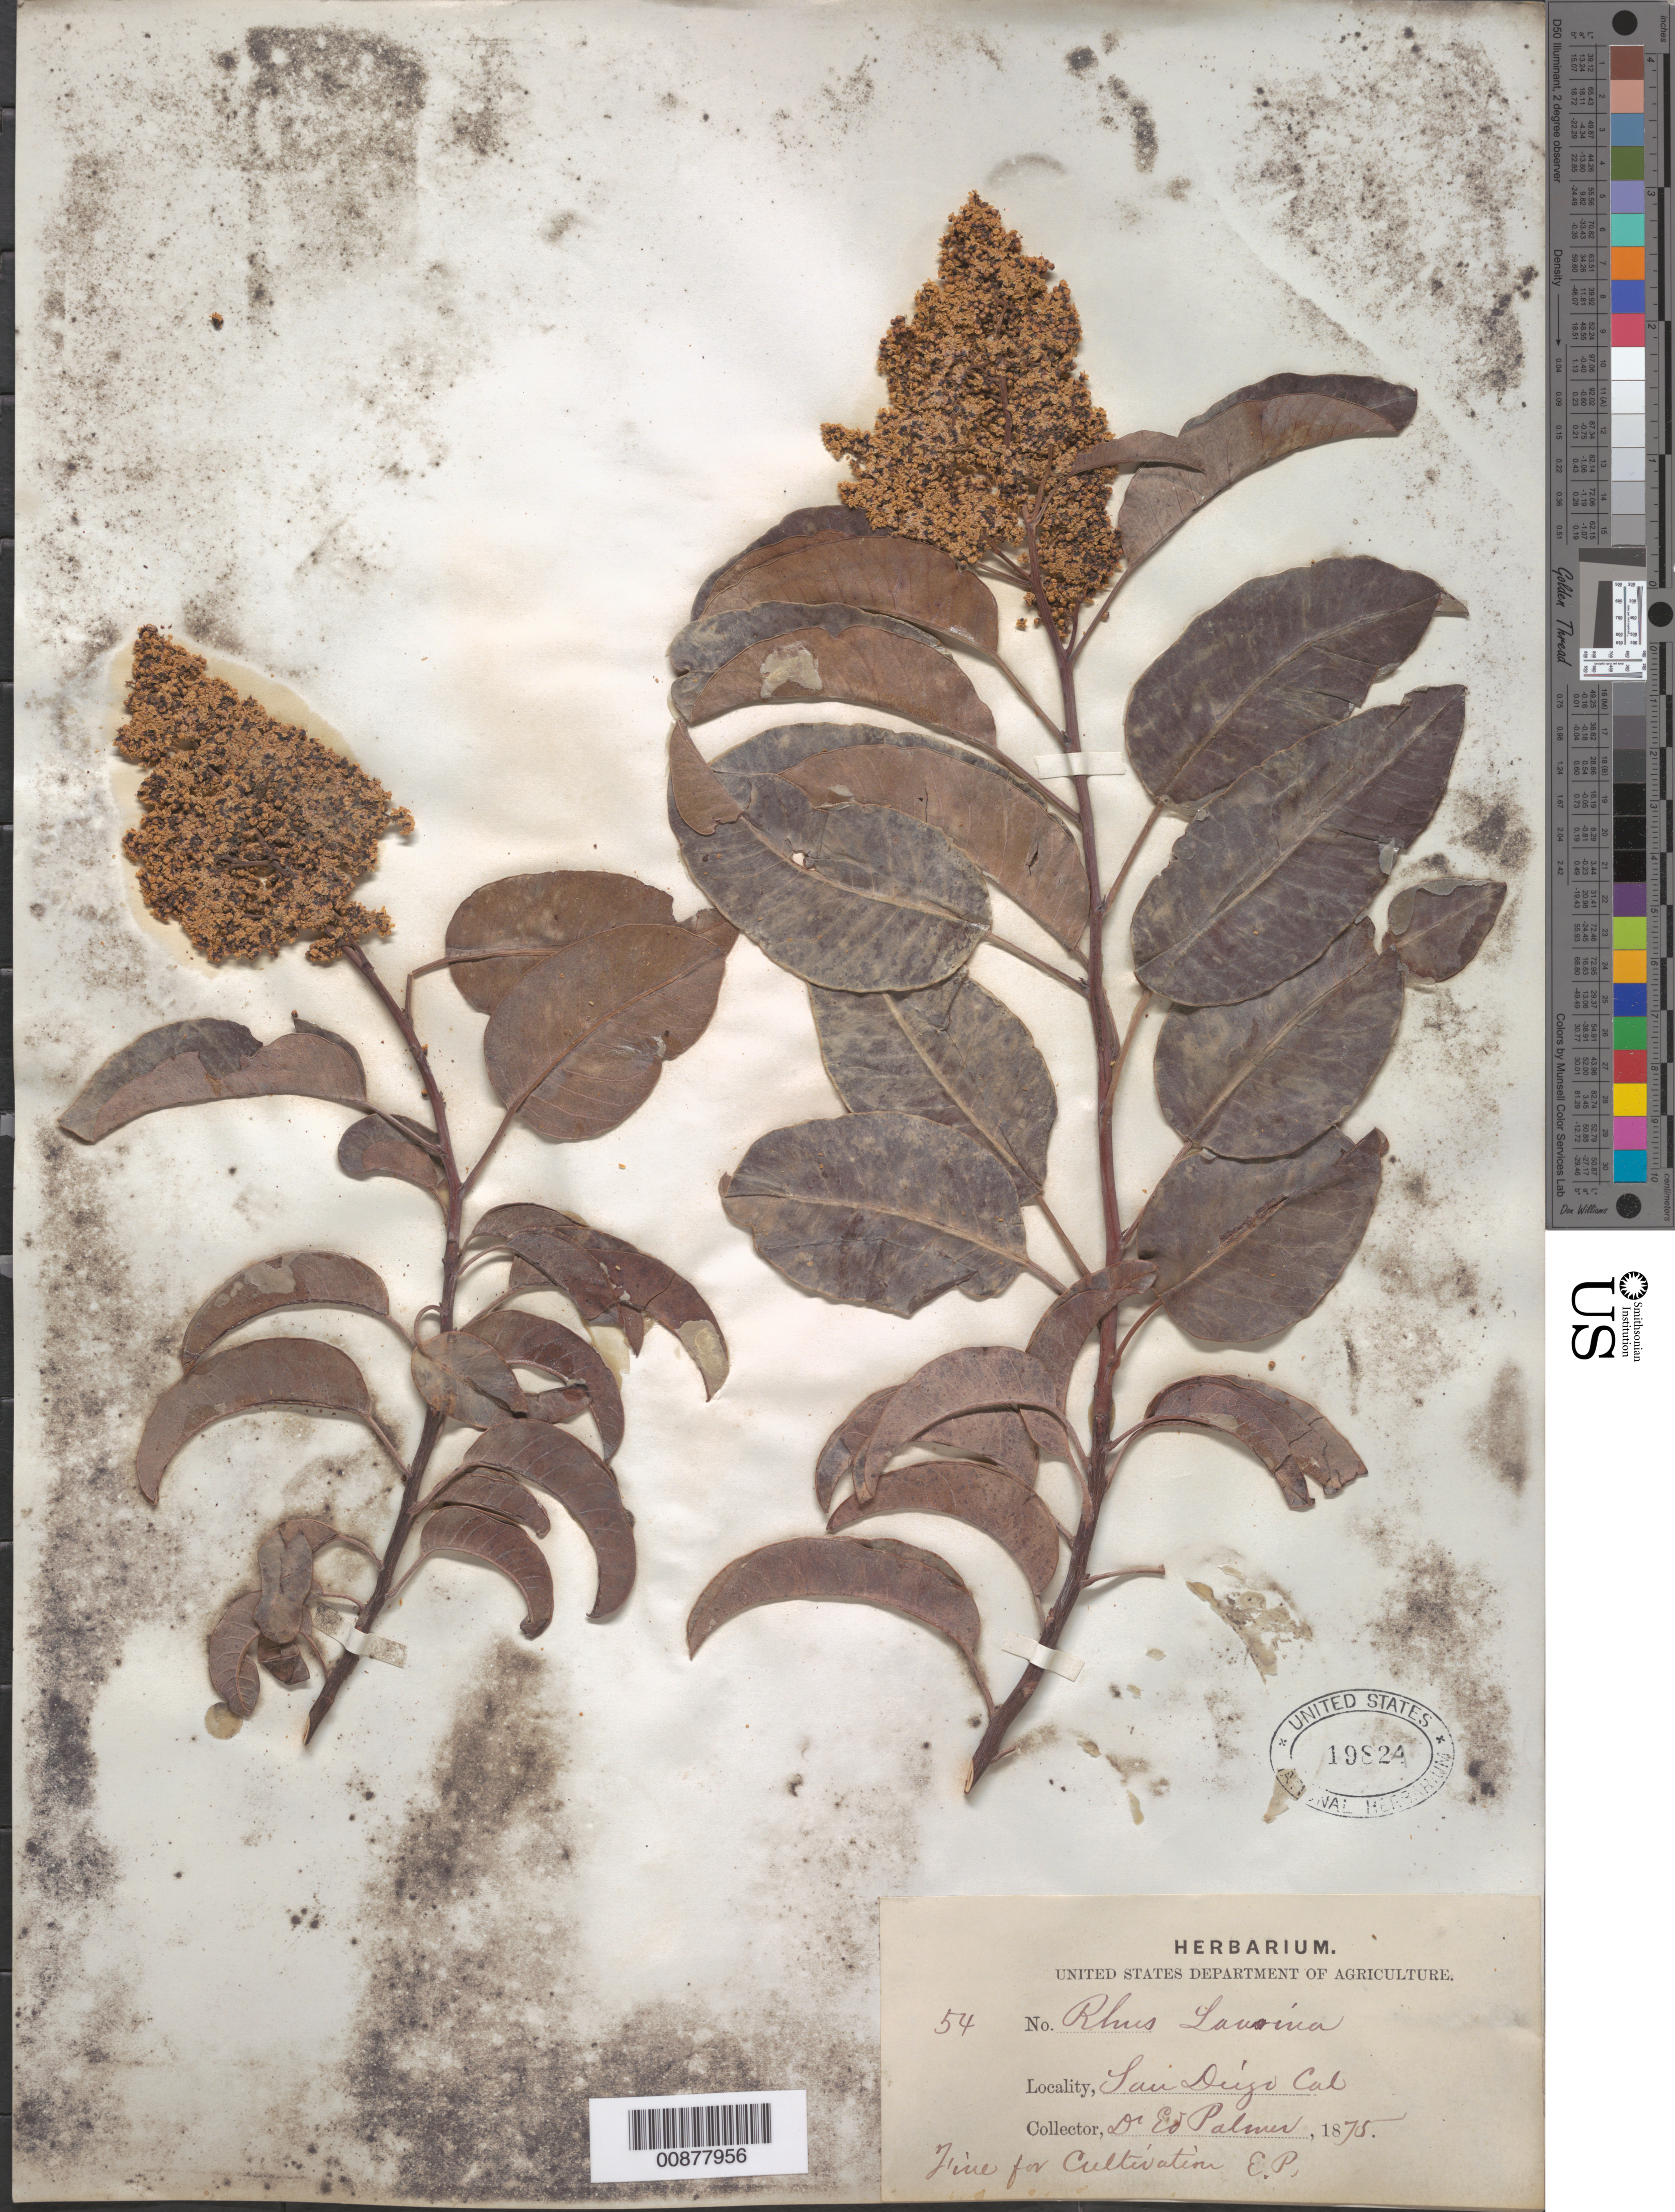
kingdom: Plantae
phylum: Tracheophyta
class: Magnoliopsida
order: Sapindales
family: Anacardiaceae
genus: Malosma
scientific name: Malosma laurina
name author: (Nutt.) Nutt. ex Abrams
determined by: Mitchell, John D.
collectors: E. Palmer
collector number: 54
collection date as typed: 1875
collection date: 1875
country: United States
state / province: California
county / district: San Diego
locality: San Diego, California.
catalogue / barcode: US 19824